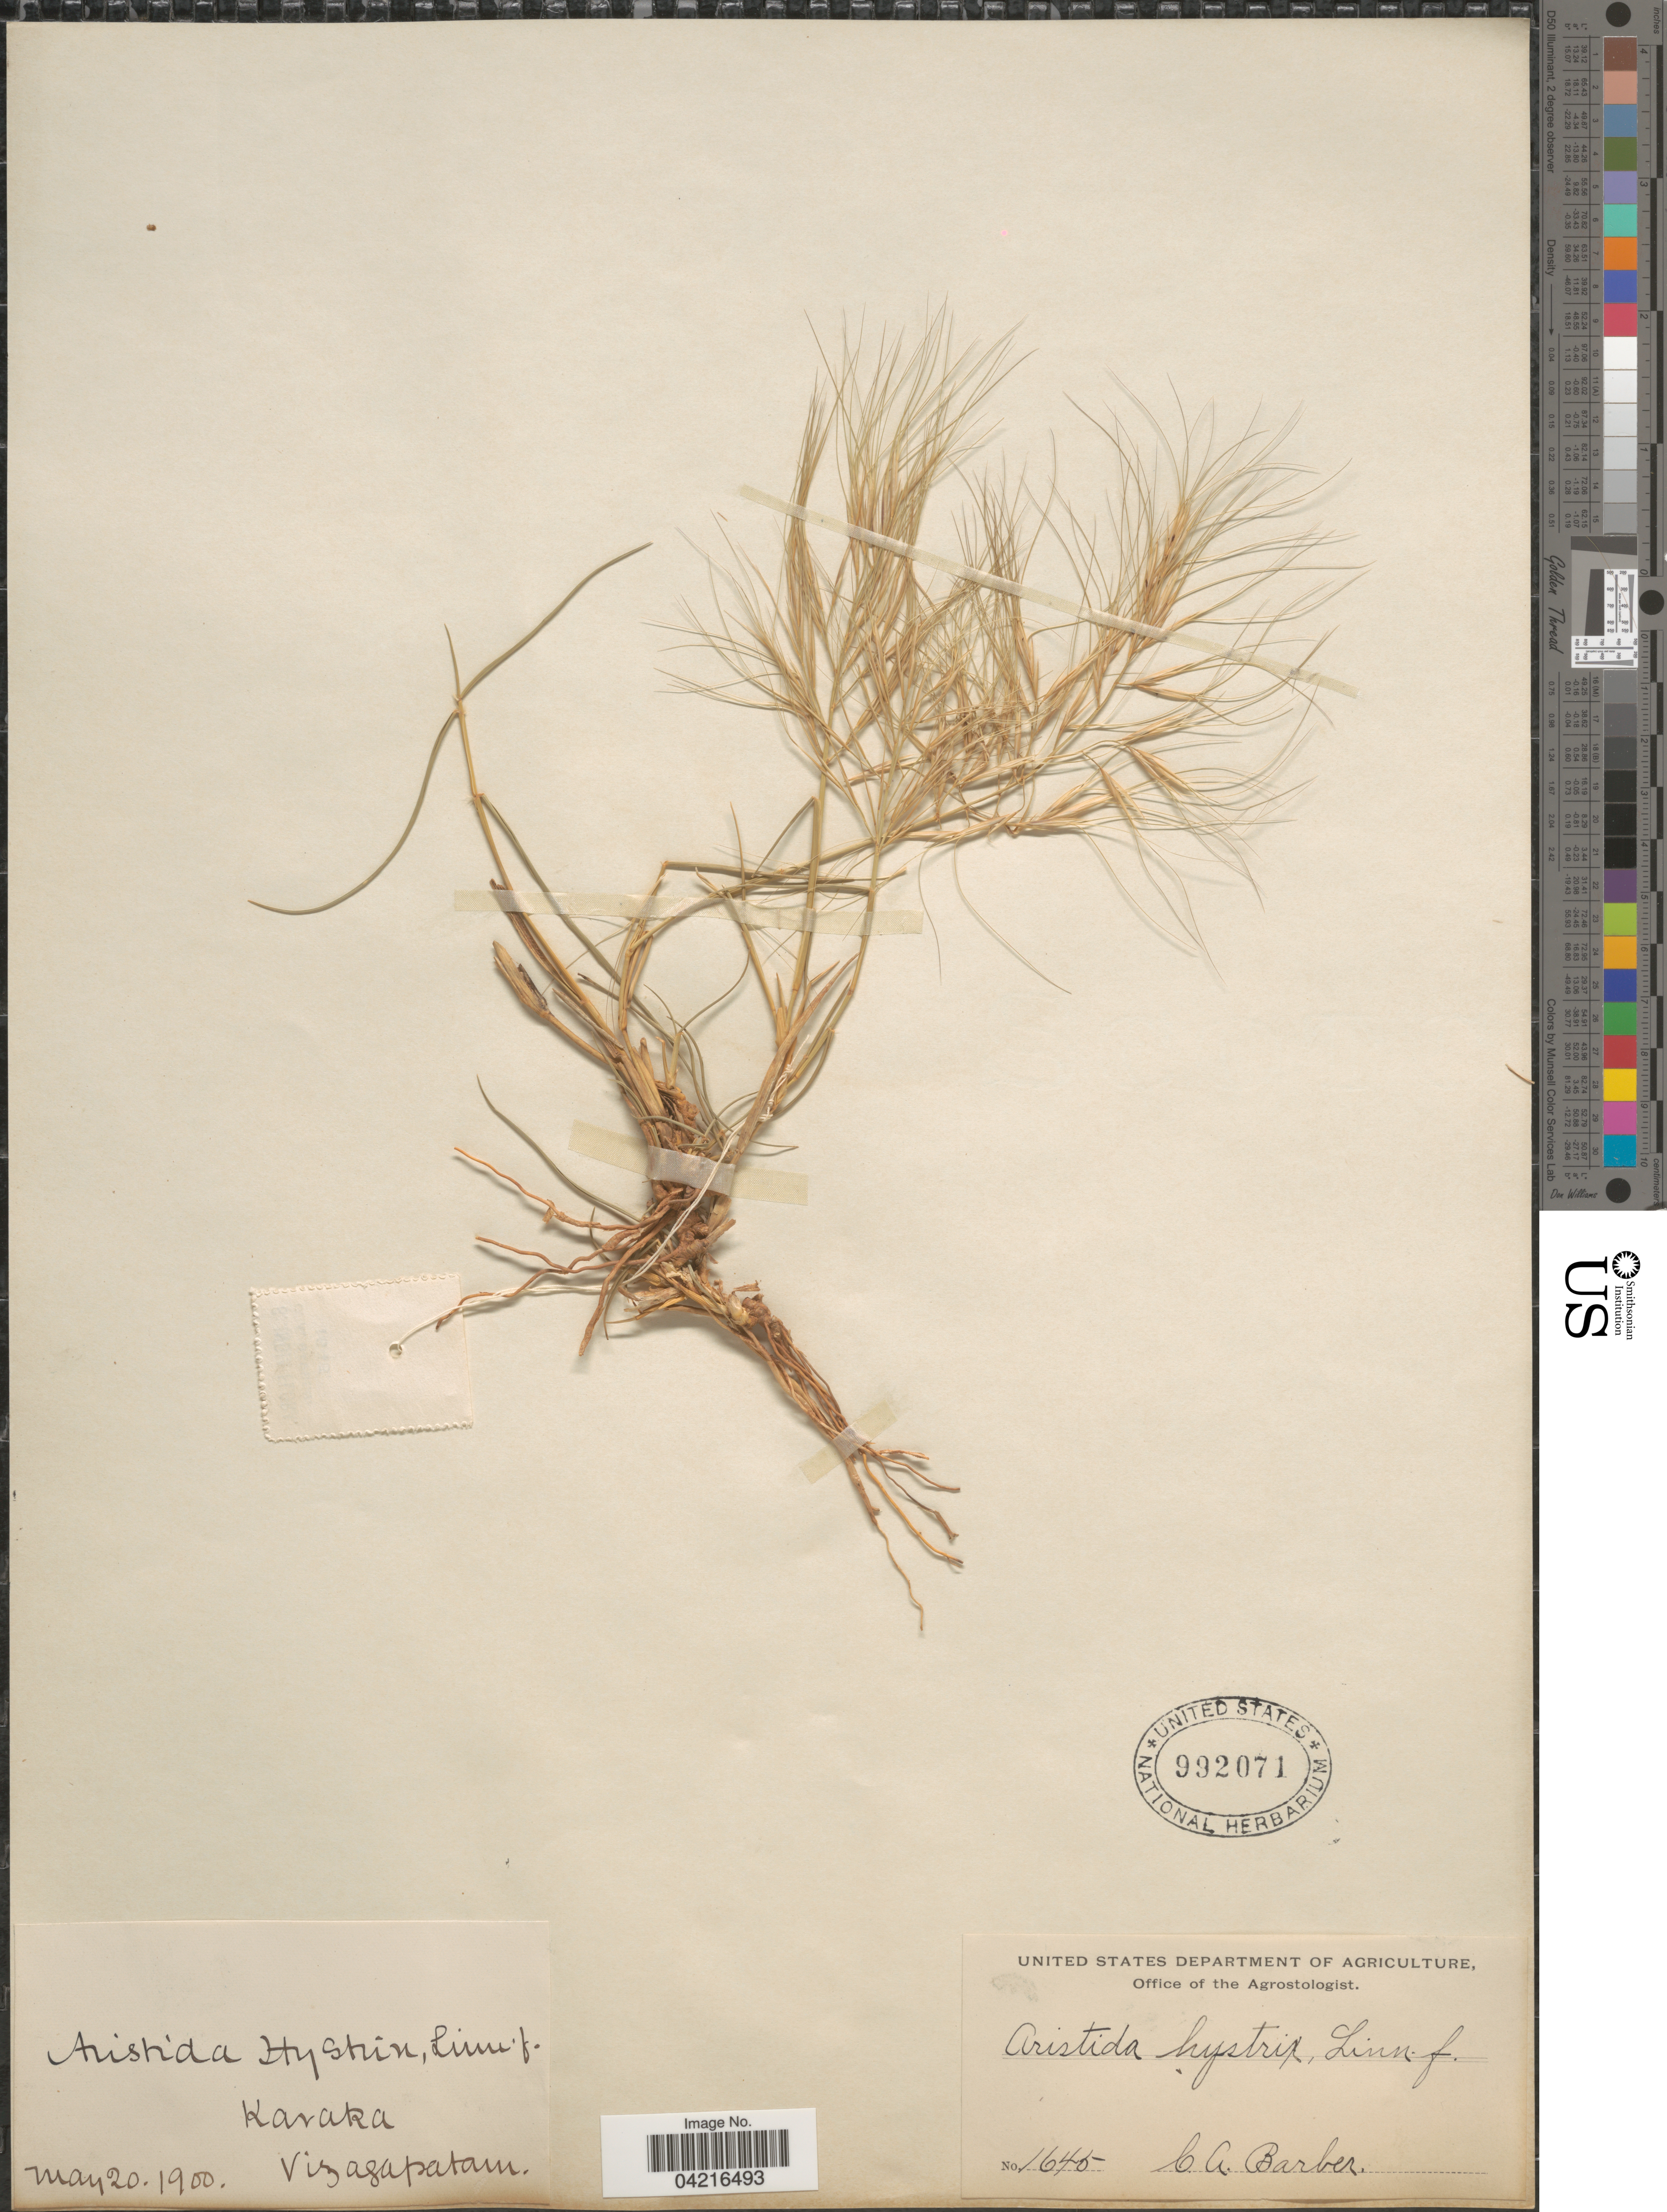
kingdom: Plantae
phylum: Tracheophyta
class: Liliopsida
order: Poales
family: Poaceae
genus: Aristida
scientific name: Aristida hystrix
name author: L.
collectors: C. Barber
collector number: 1645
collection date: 1900-05-20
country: India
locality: Karaka. Vizagapatam.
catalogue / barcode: US 992071